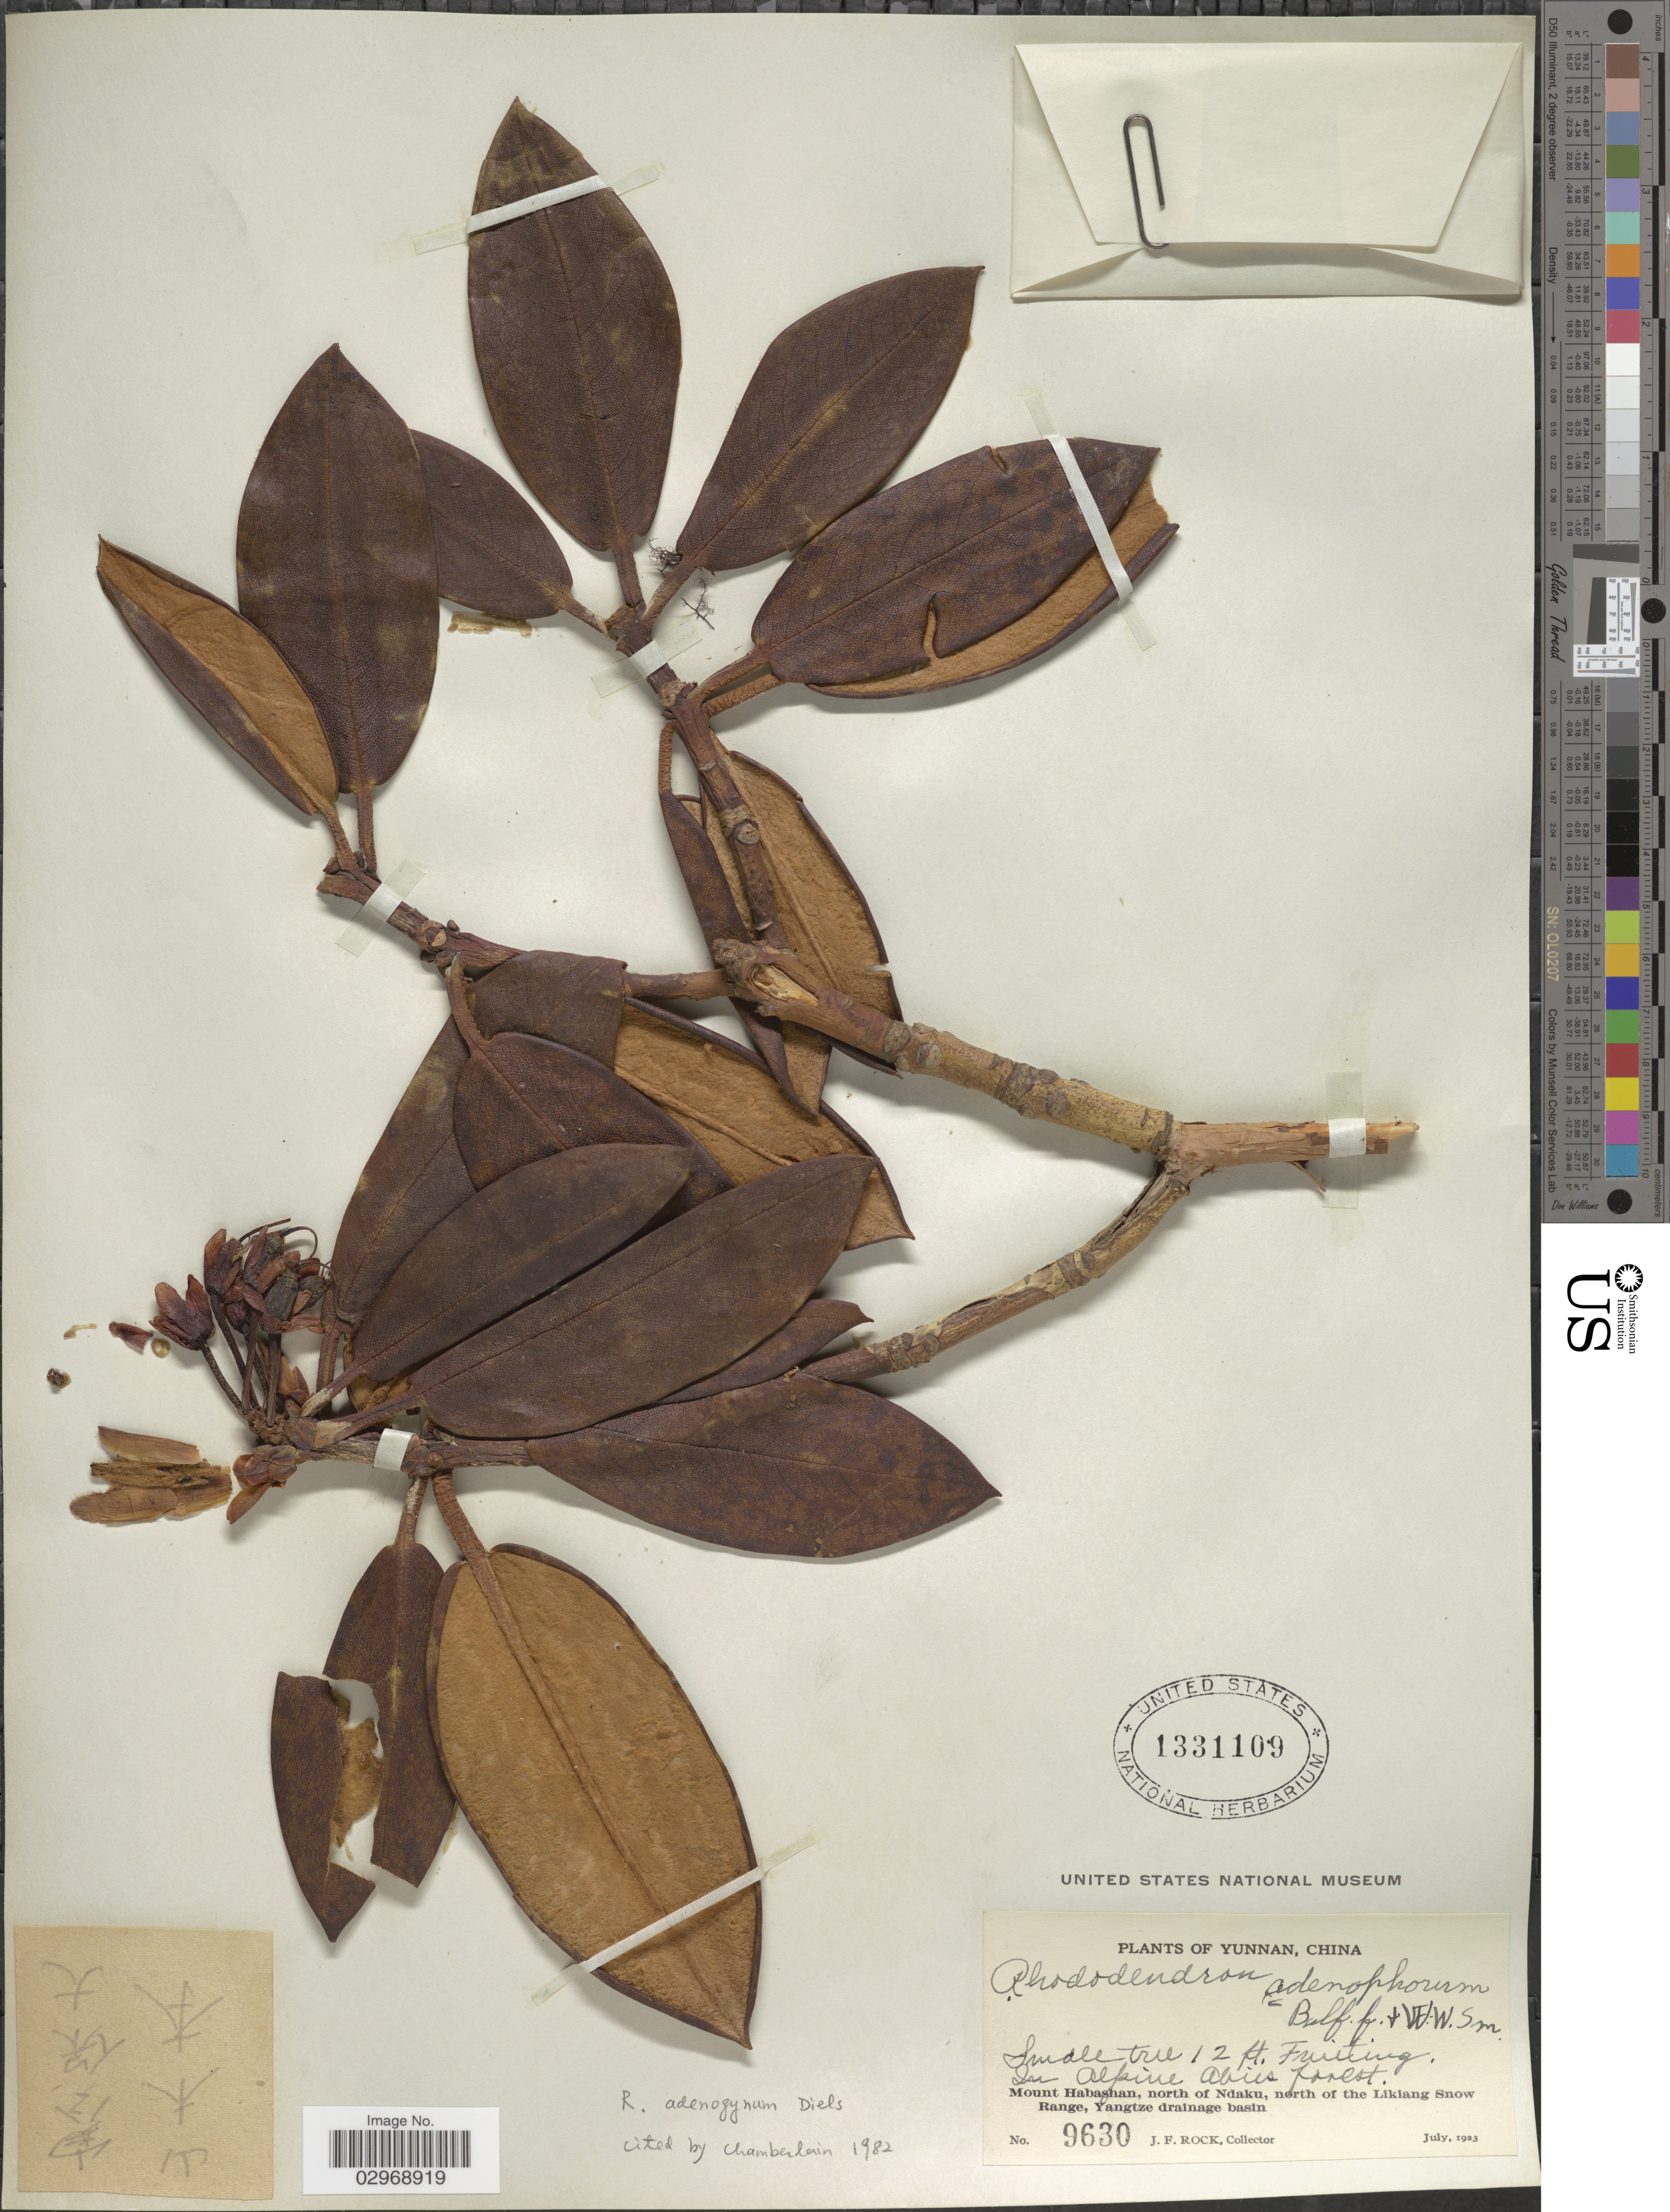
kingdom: Plantae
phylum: Tracheophyta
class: Magnoliopsida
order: Ericales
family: Ericaceae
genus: Rhododendron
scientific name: Rhododendron adenogynum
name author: Diels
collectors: J. Rock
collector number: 9630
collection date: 1923-07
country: China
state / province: Yunnan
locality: In Alpine Abies forest. Mount Habashan, north of Ndaku, north of the Likiang Snow Range, Yangtze drainage basin.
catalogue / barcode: US 1331109